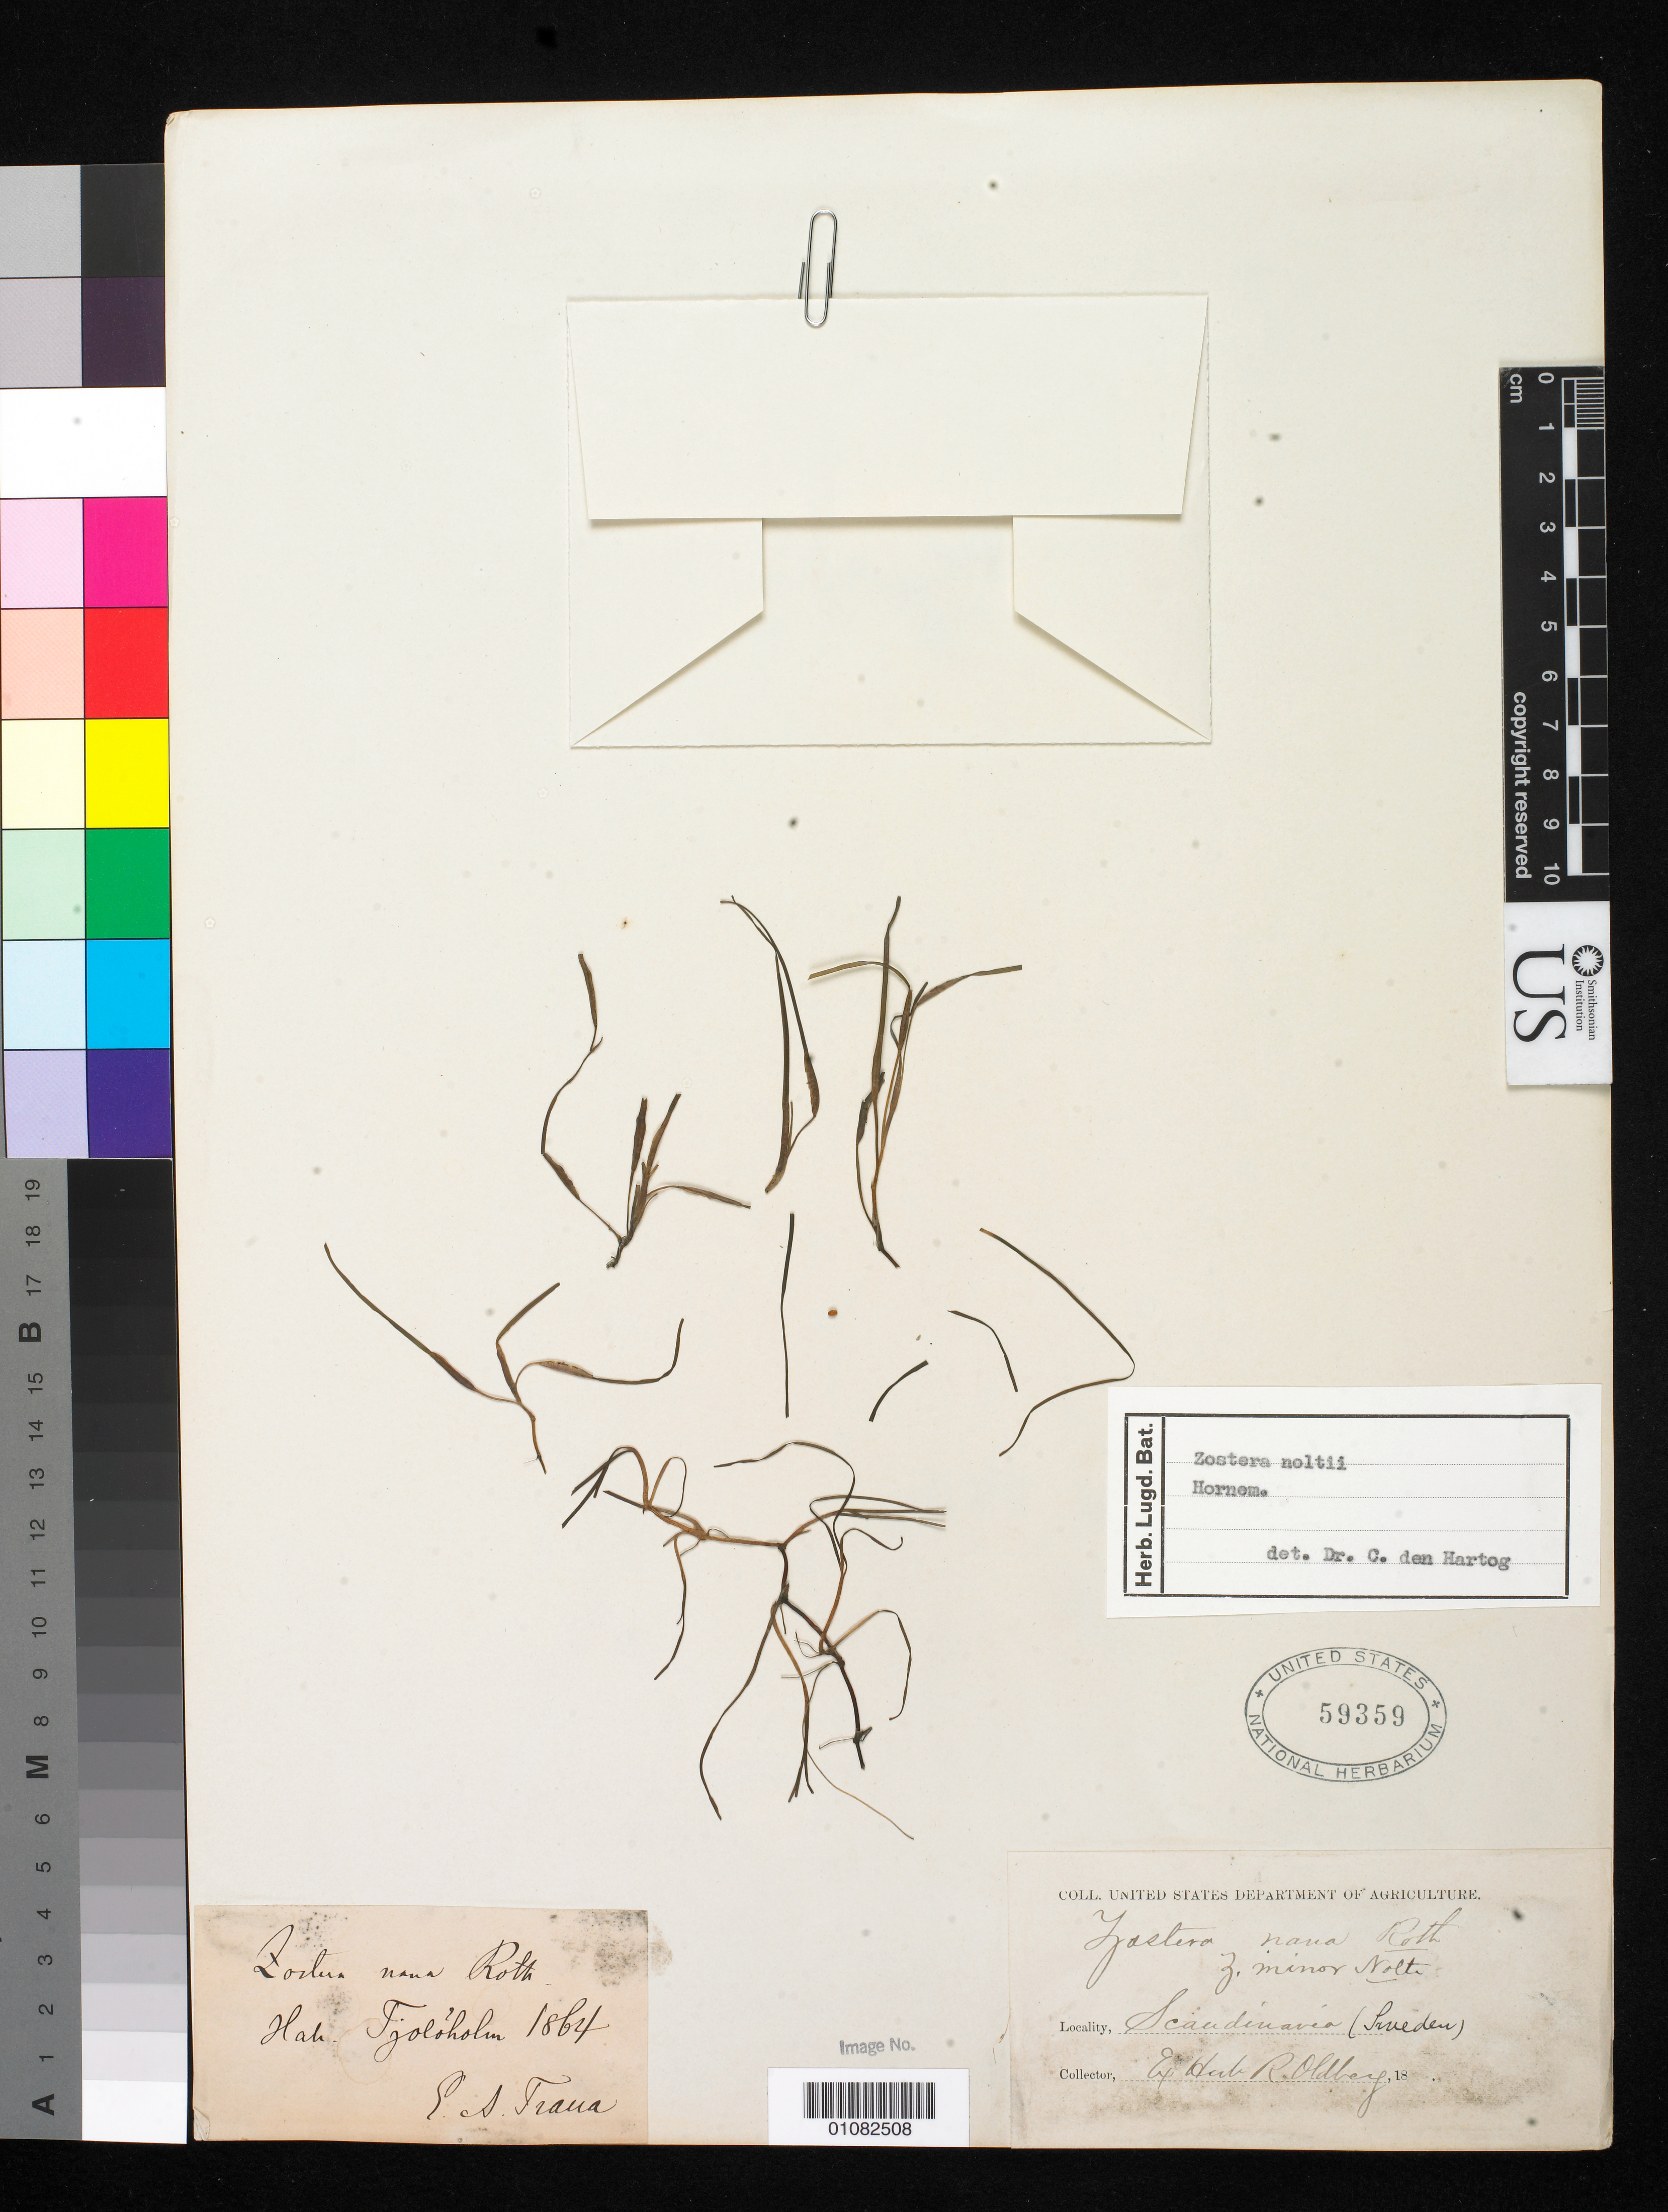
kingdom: Plantae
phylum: Tracheophyta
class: Liliopsida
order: Alismatales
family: Zosteraceae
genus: Zostera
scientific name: Zostera noltii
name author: Hornem.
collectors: E. A. Trana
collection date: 1864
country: Sweden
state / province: Halland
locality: Tjoloholm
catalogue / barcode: US 59359